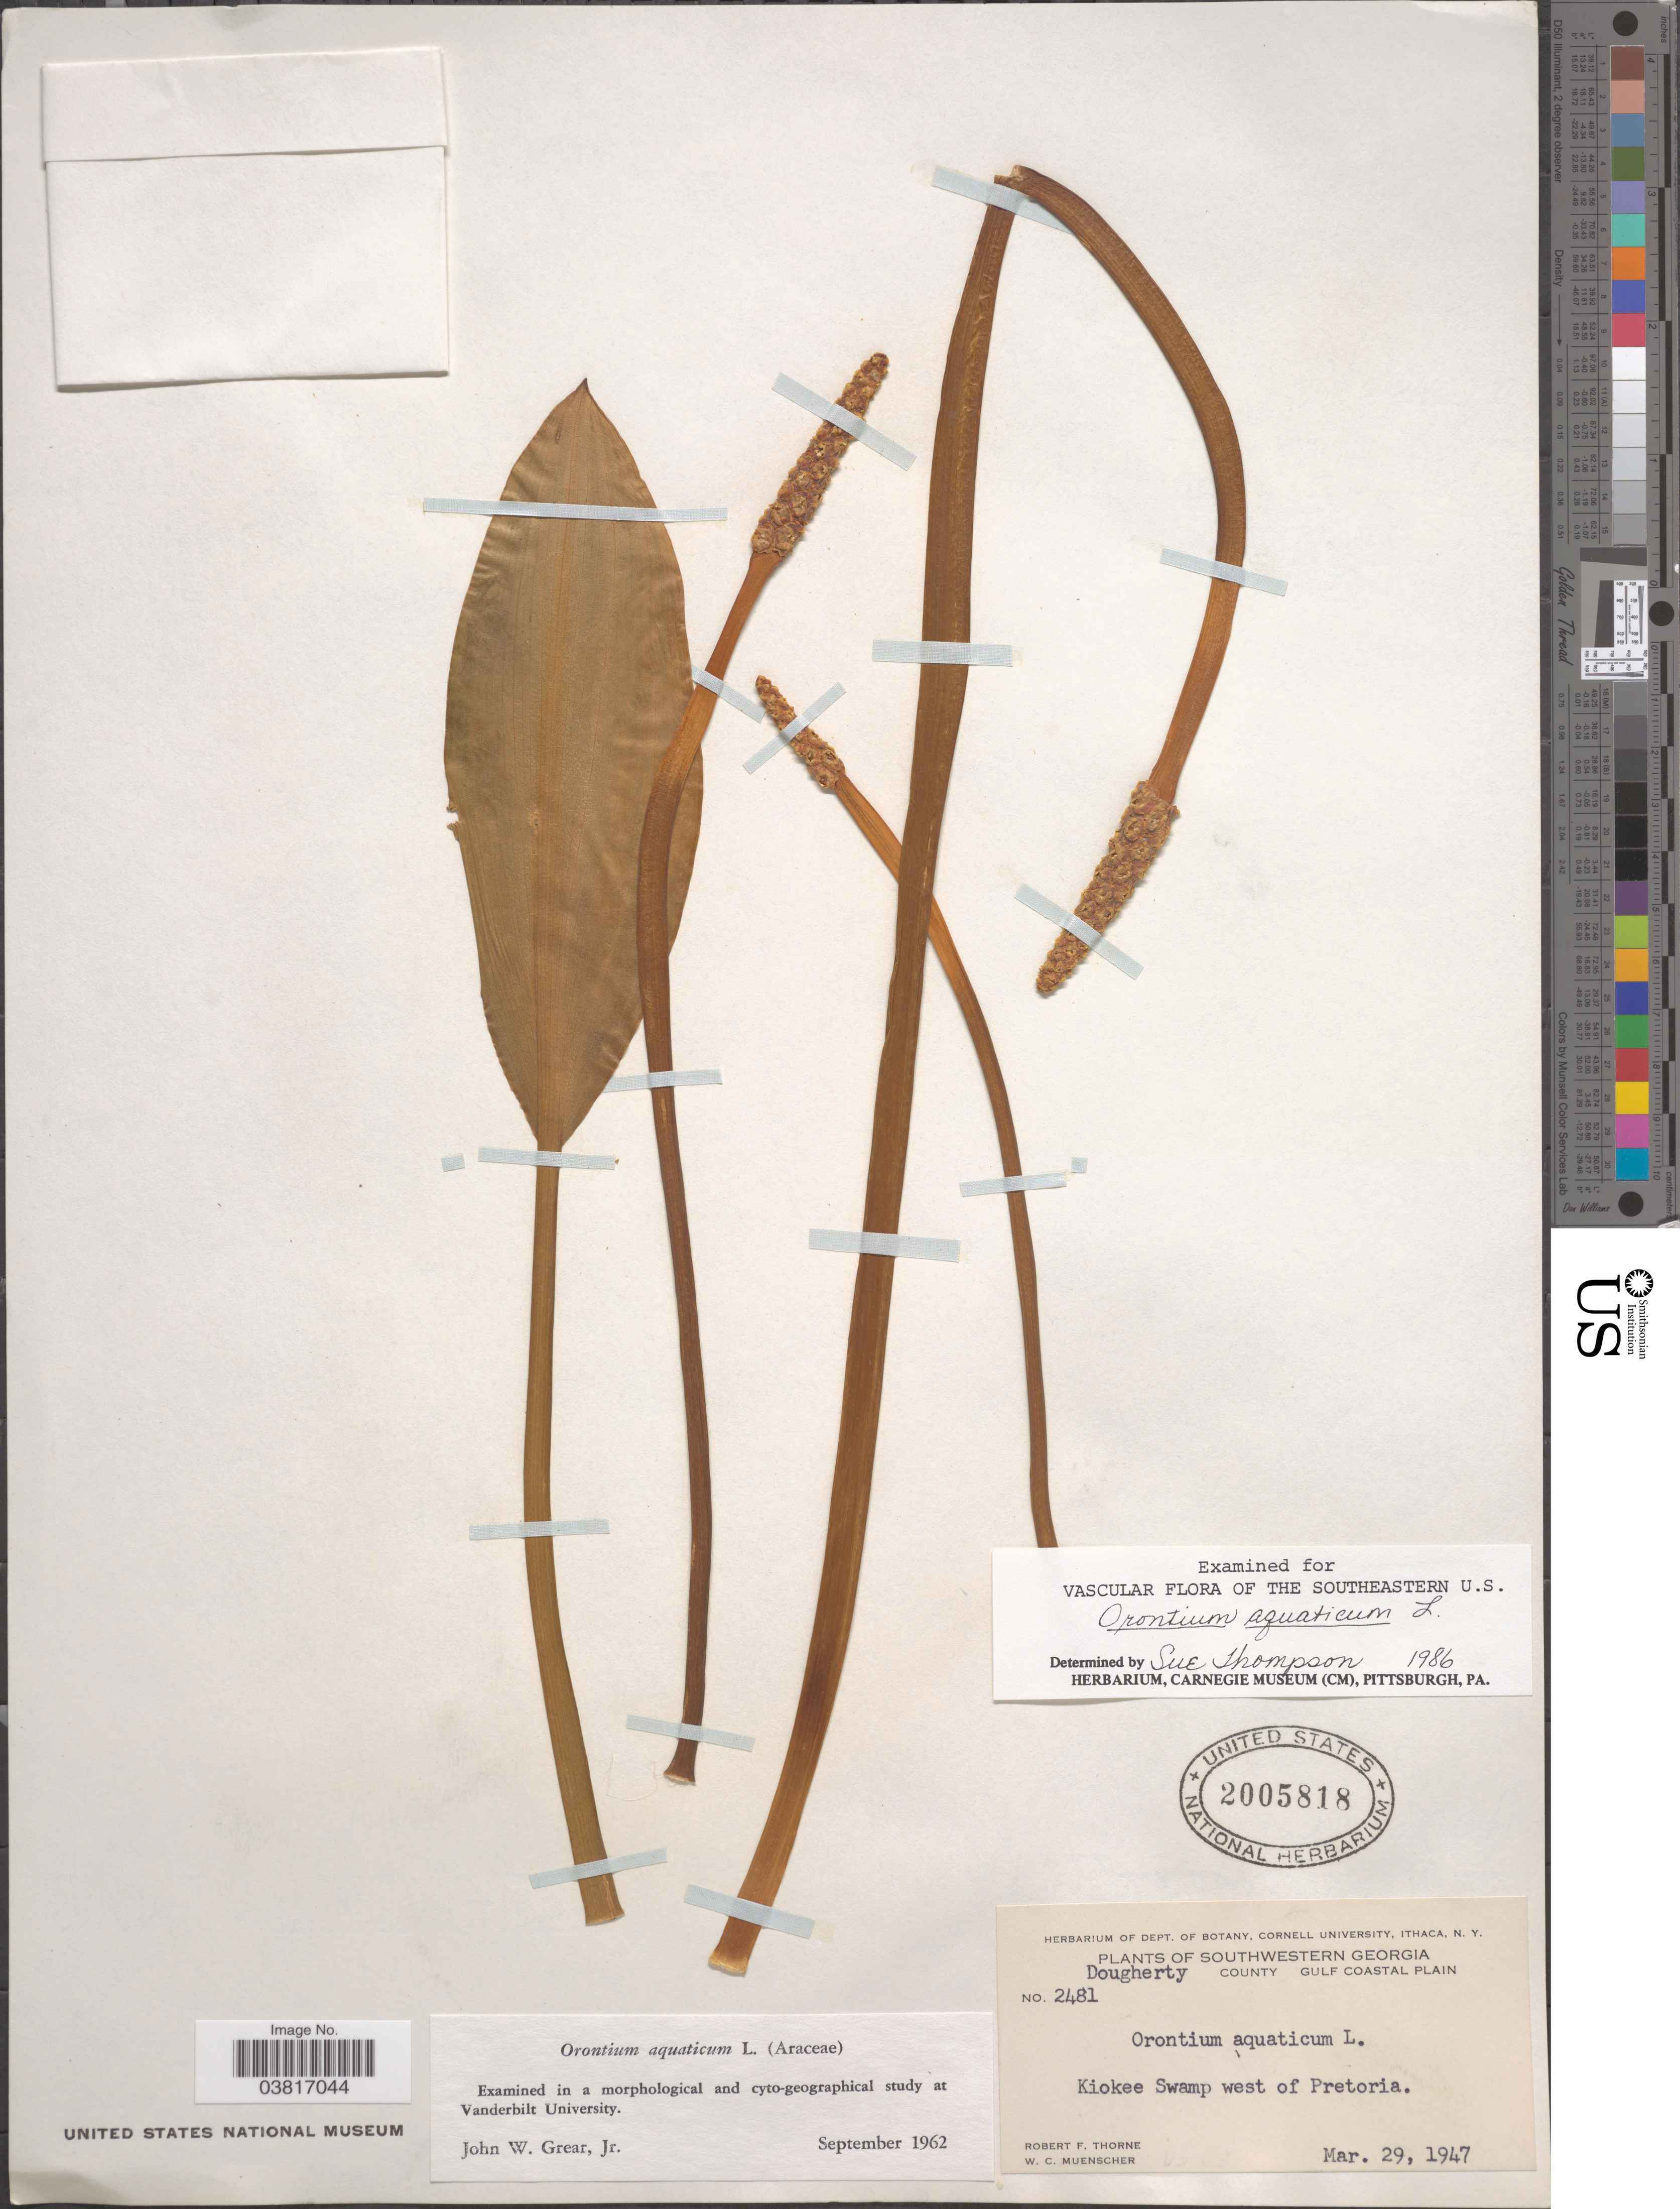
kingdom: Plantae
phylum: Tracheophyta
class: Liliopsida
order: Alismatales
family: Araceae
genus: Orontium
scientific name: Orontium aquaticum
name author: L.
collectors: R. F. Thorne & W. Muenscher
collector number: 2481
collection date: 1947-03-29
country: United States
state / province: Georgia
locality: Southwestern Georgia. Dougherty County. Gulf Coastal Plain. Kiokee Swamp west of Pretoria.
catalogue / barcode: US 2005818